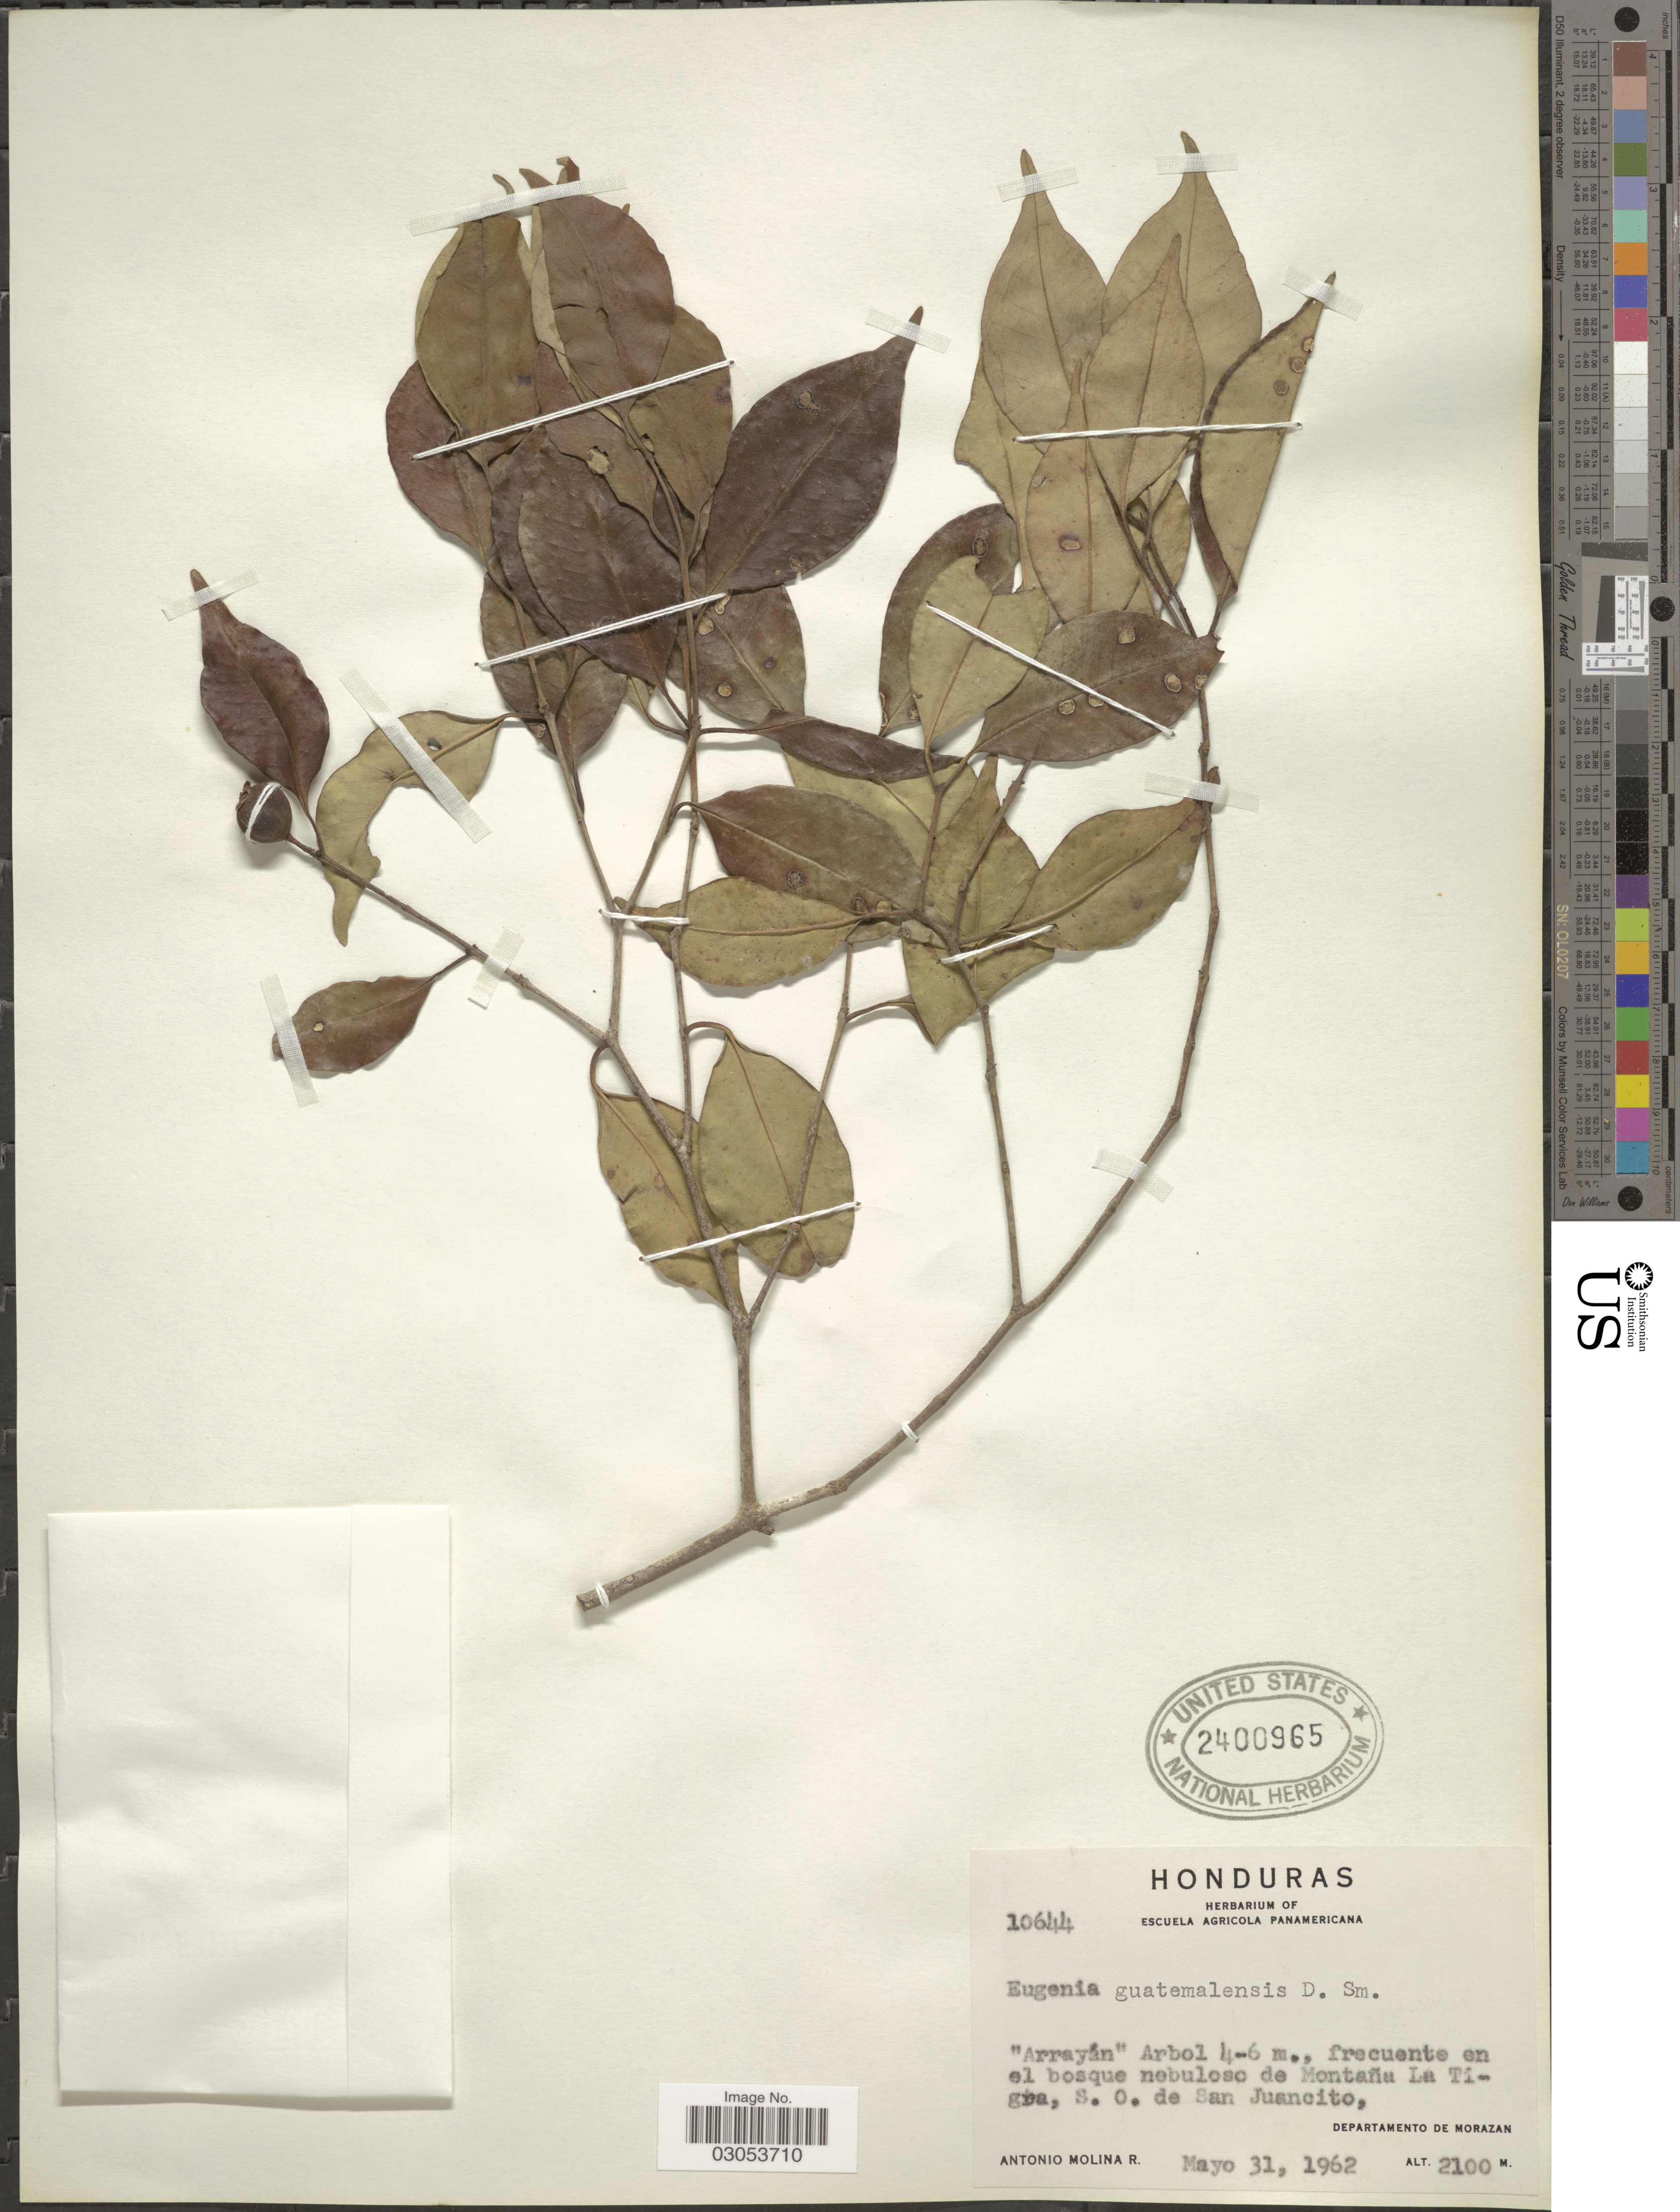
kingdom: Plantae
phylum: Tracheophyta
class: Magnoliopsida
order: Myrtales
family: Myrtaceae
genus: Eugenia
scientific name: Eugenia guatemalensis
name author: Donn. Sm.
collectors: A. Molina R.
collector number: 10644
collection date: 1962-05-31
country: Honduras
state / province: Fco. Morazán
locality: Frecuente en el bosque nebuloso de Montaña La Tigre, S. O de San Juancito, Departamento de Morazan.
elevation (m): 2100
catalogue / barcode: US 2400965